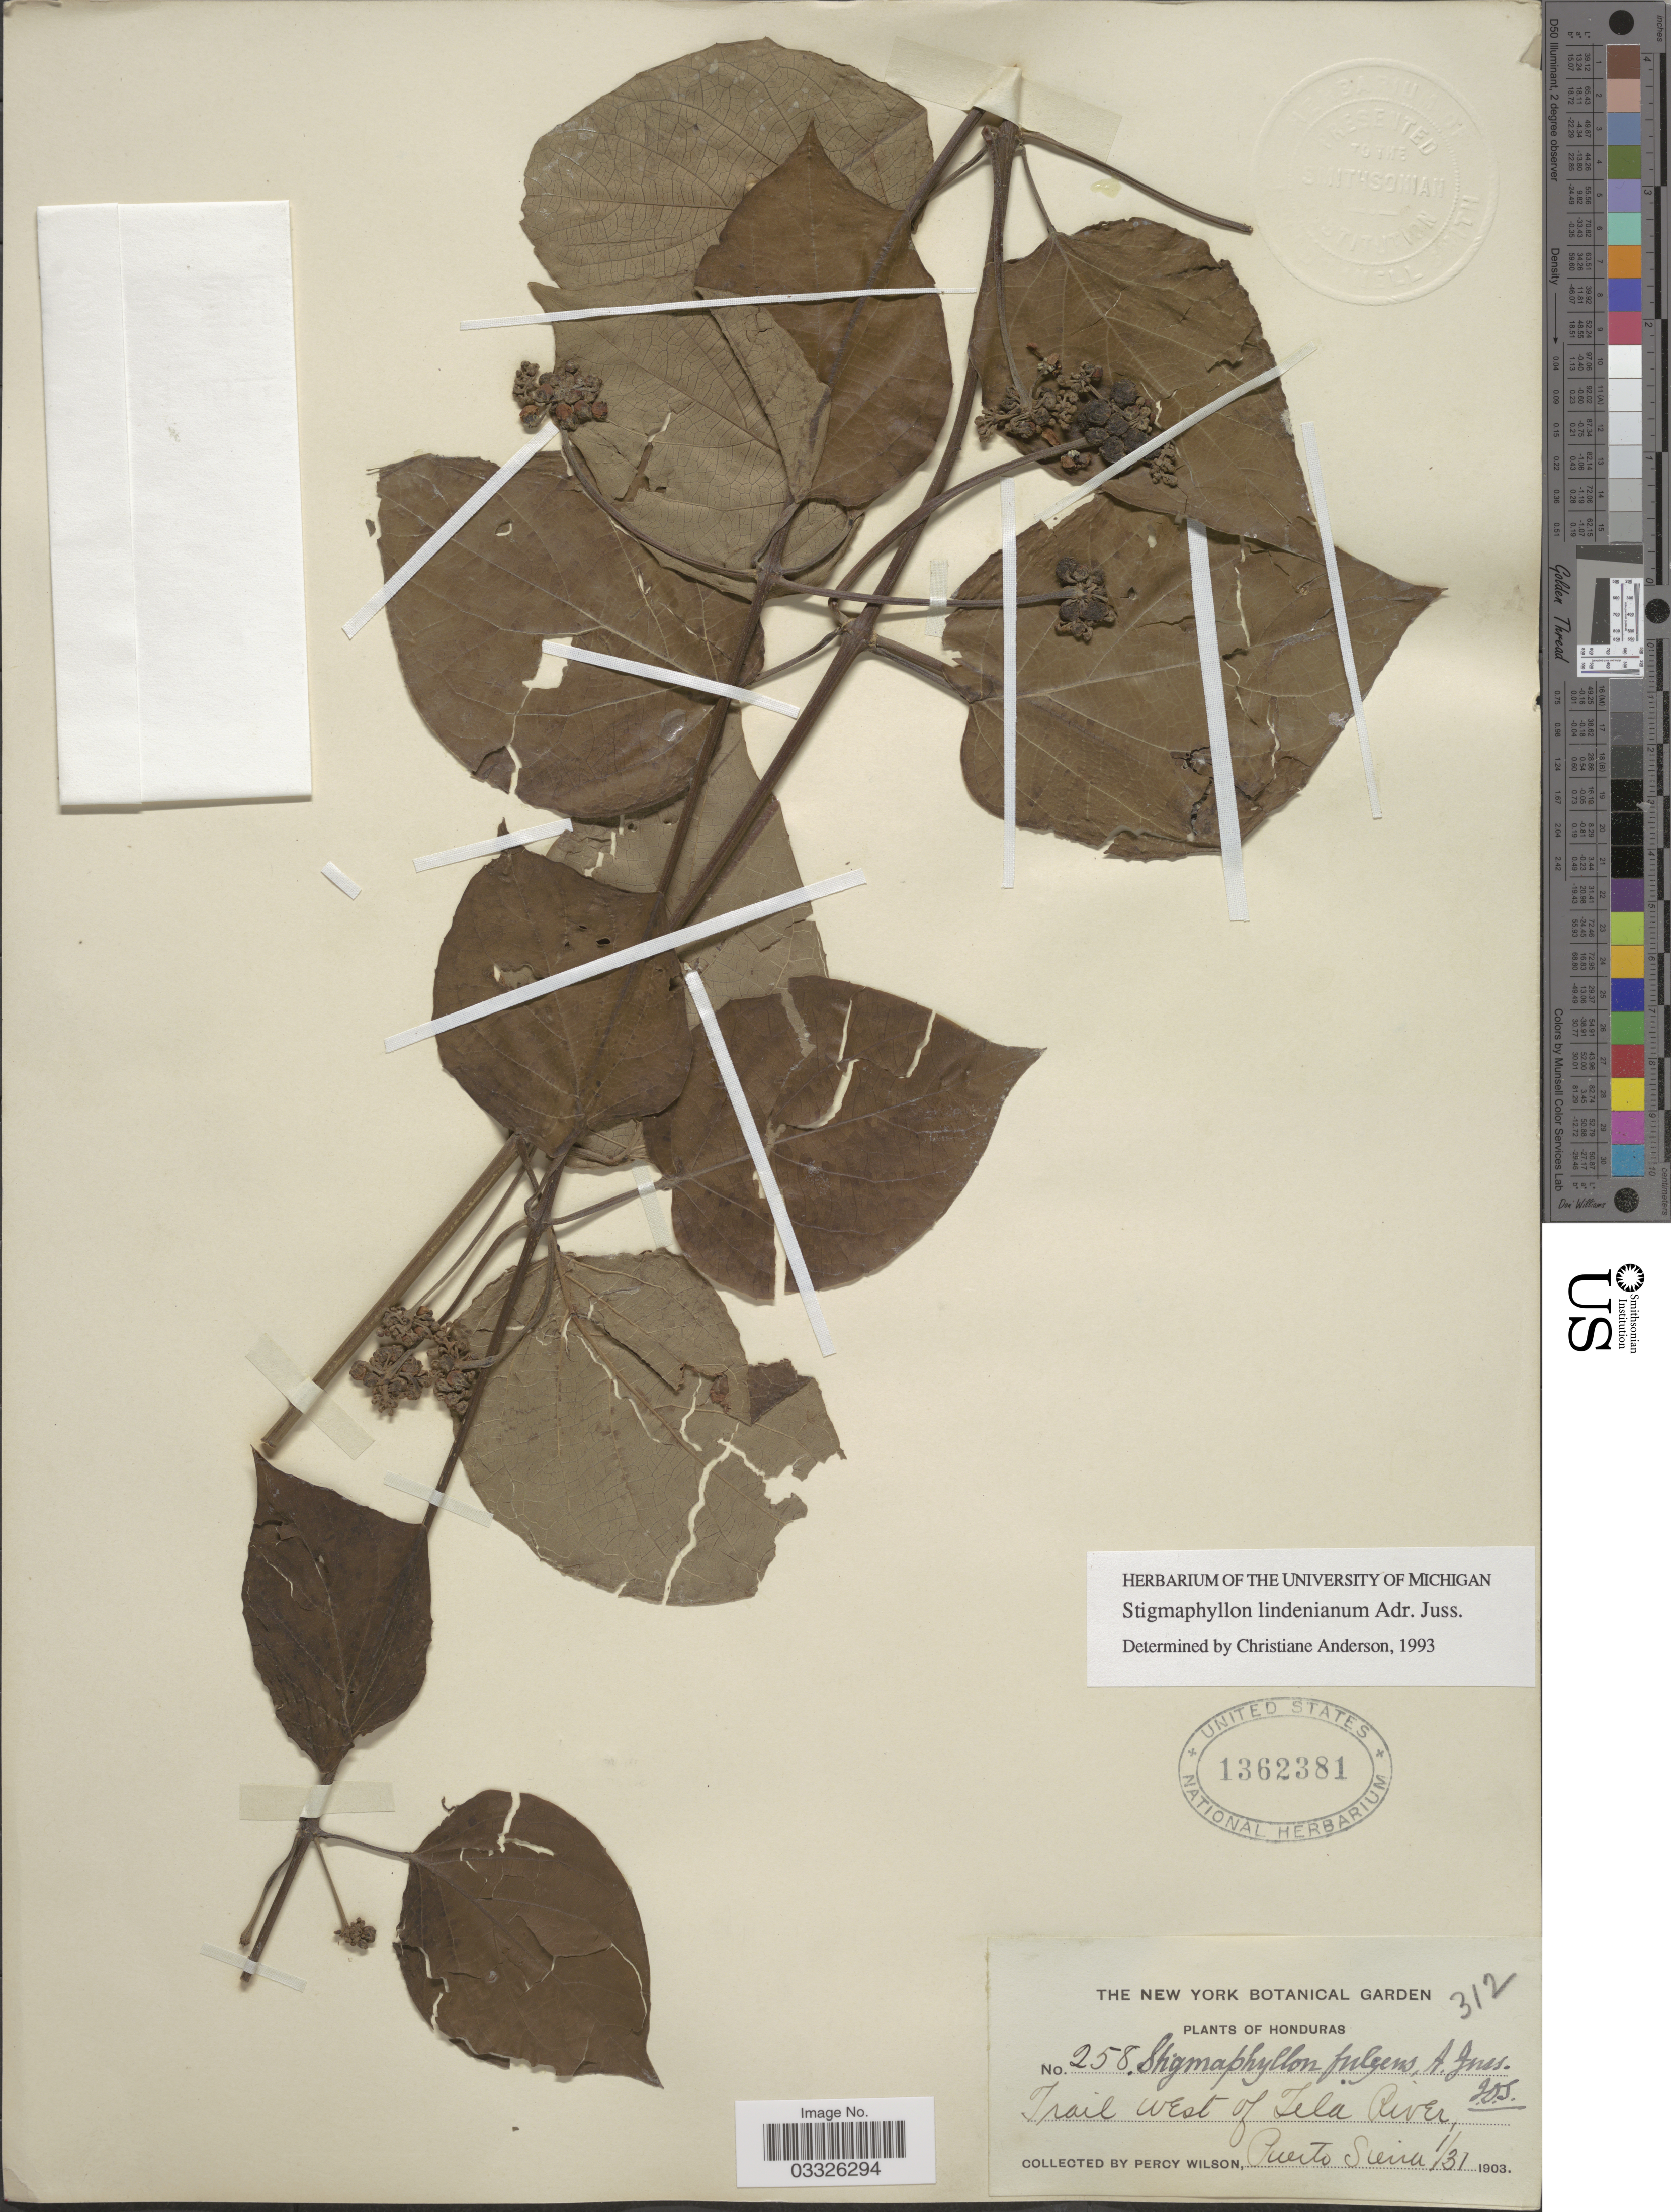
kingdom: Plantae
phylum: Tracheophyta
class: Magnoliopsida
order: Malpighiales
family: Malpighiaceae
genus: Stigmaphyllon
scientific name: Stigmaphyllon lindenianum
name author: A. Juss.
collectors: P. Wilson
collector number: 258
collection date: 1903-01-31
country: Honduras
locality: Trail west of Tela River. Puerto Sierra.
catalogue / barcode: US 1362381